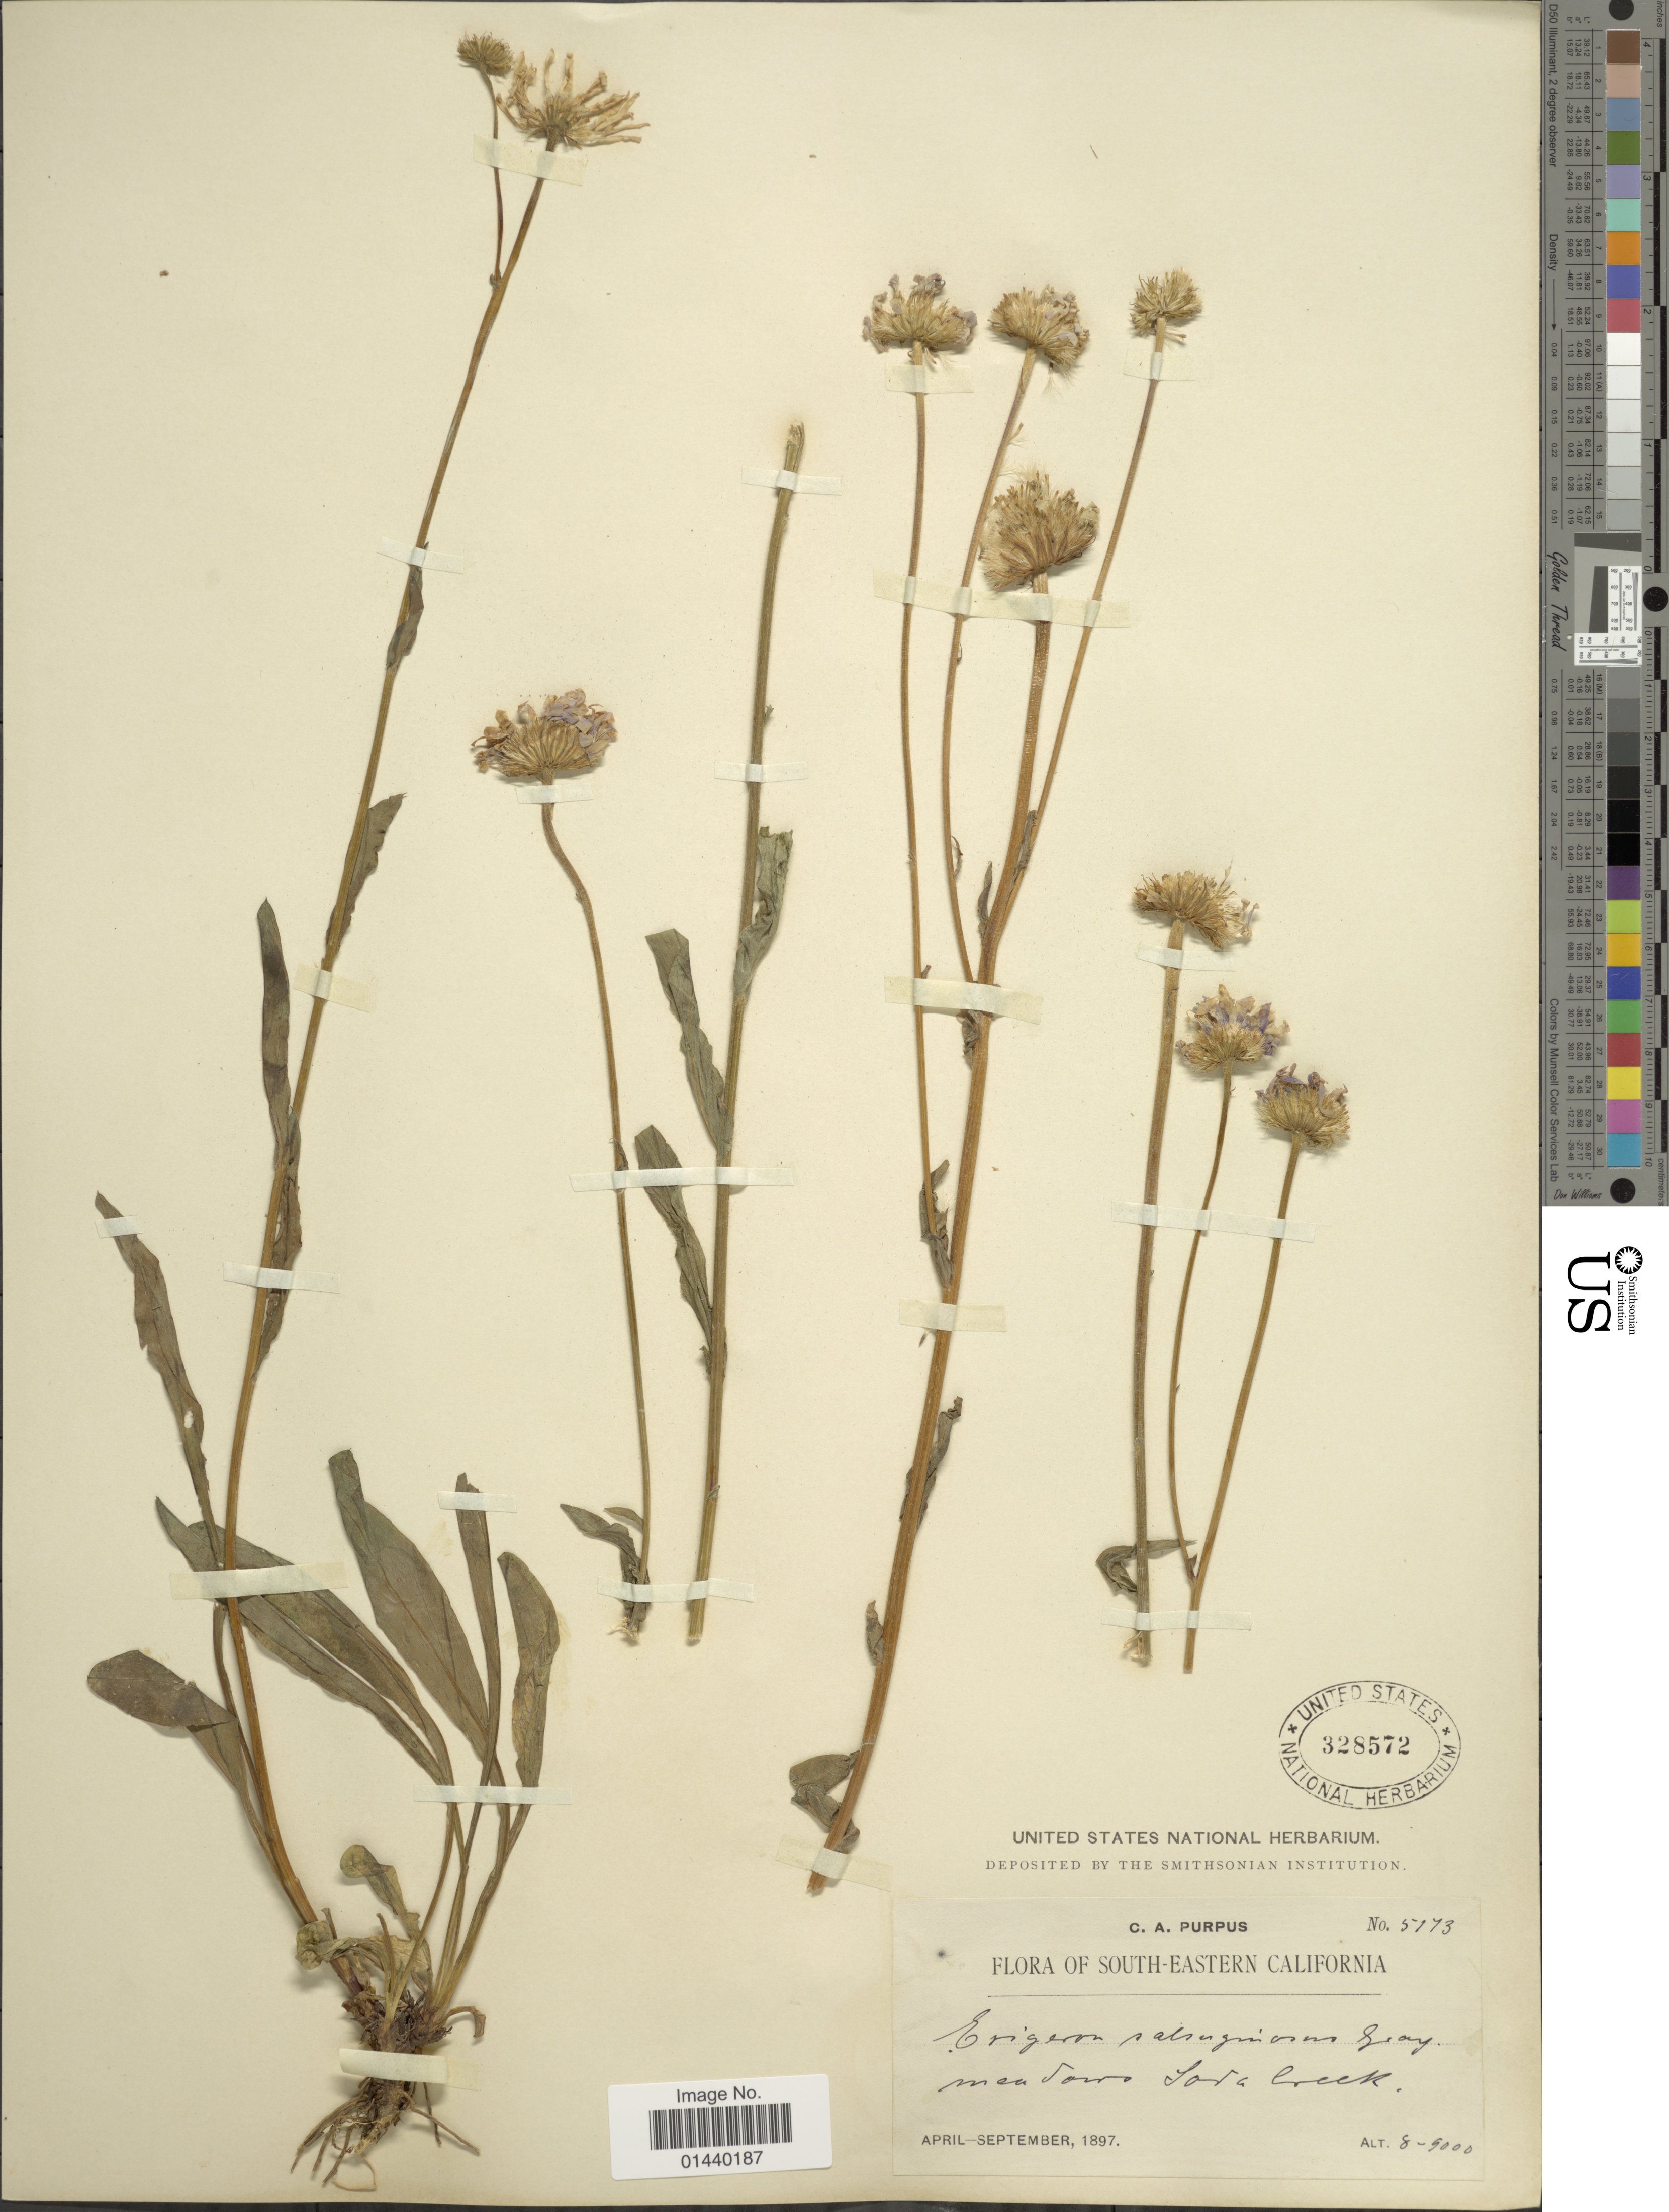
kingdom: Plantae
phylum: Tracheophyta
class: Magnoliopsida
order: Asterales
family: Asteraceae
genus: Erigeron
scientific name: Erigeron salsuginosus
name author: (Richardson ex R. Br.) A. Gray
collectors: C. A. Purpus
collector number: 5173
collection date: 1897-04/1897-09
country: United States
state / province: California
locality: South-Eastern California. Near Sorro Sorta Creek.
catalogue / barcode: US 328572